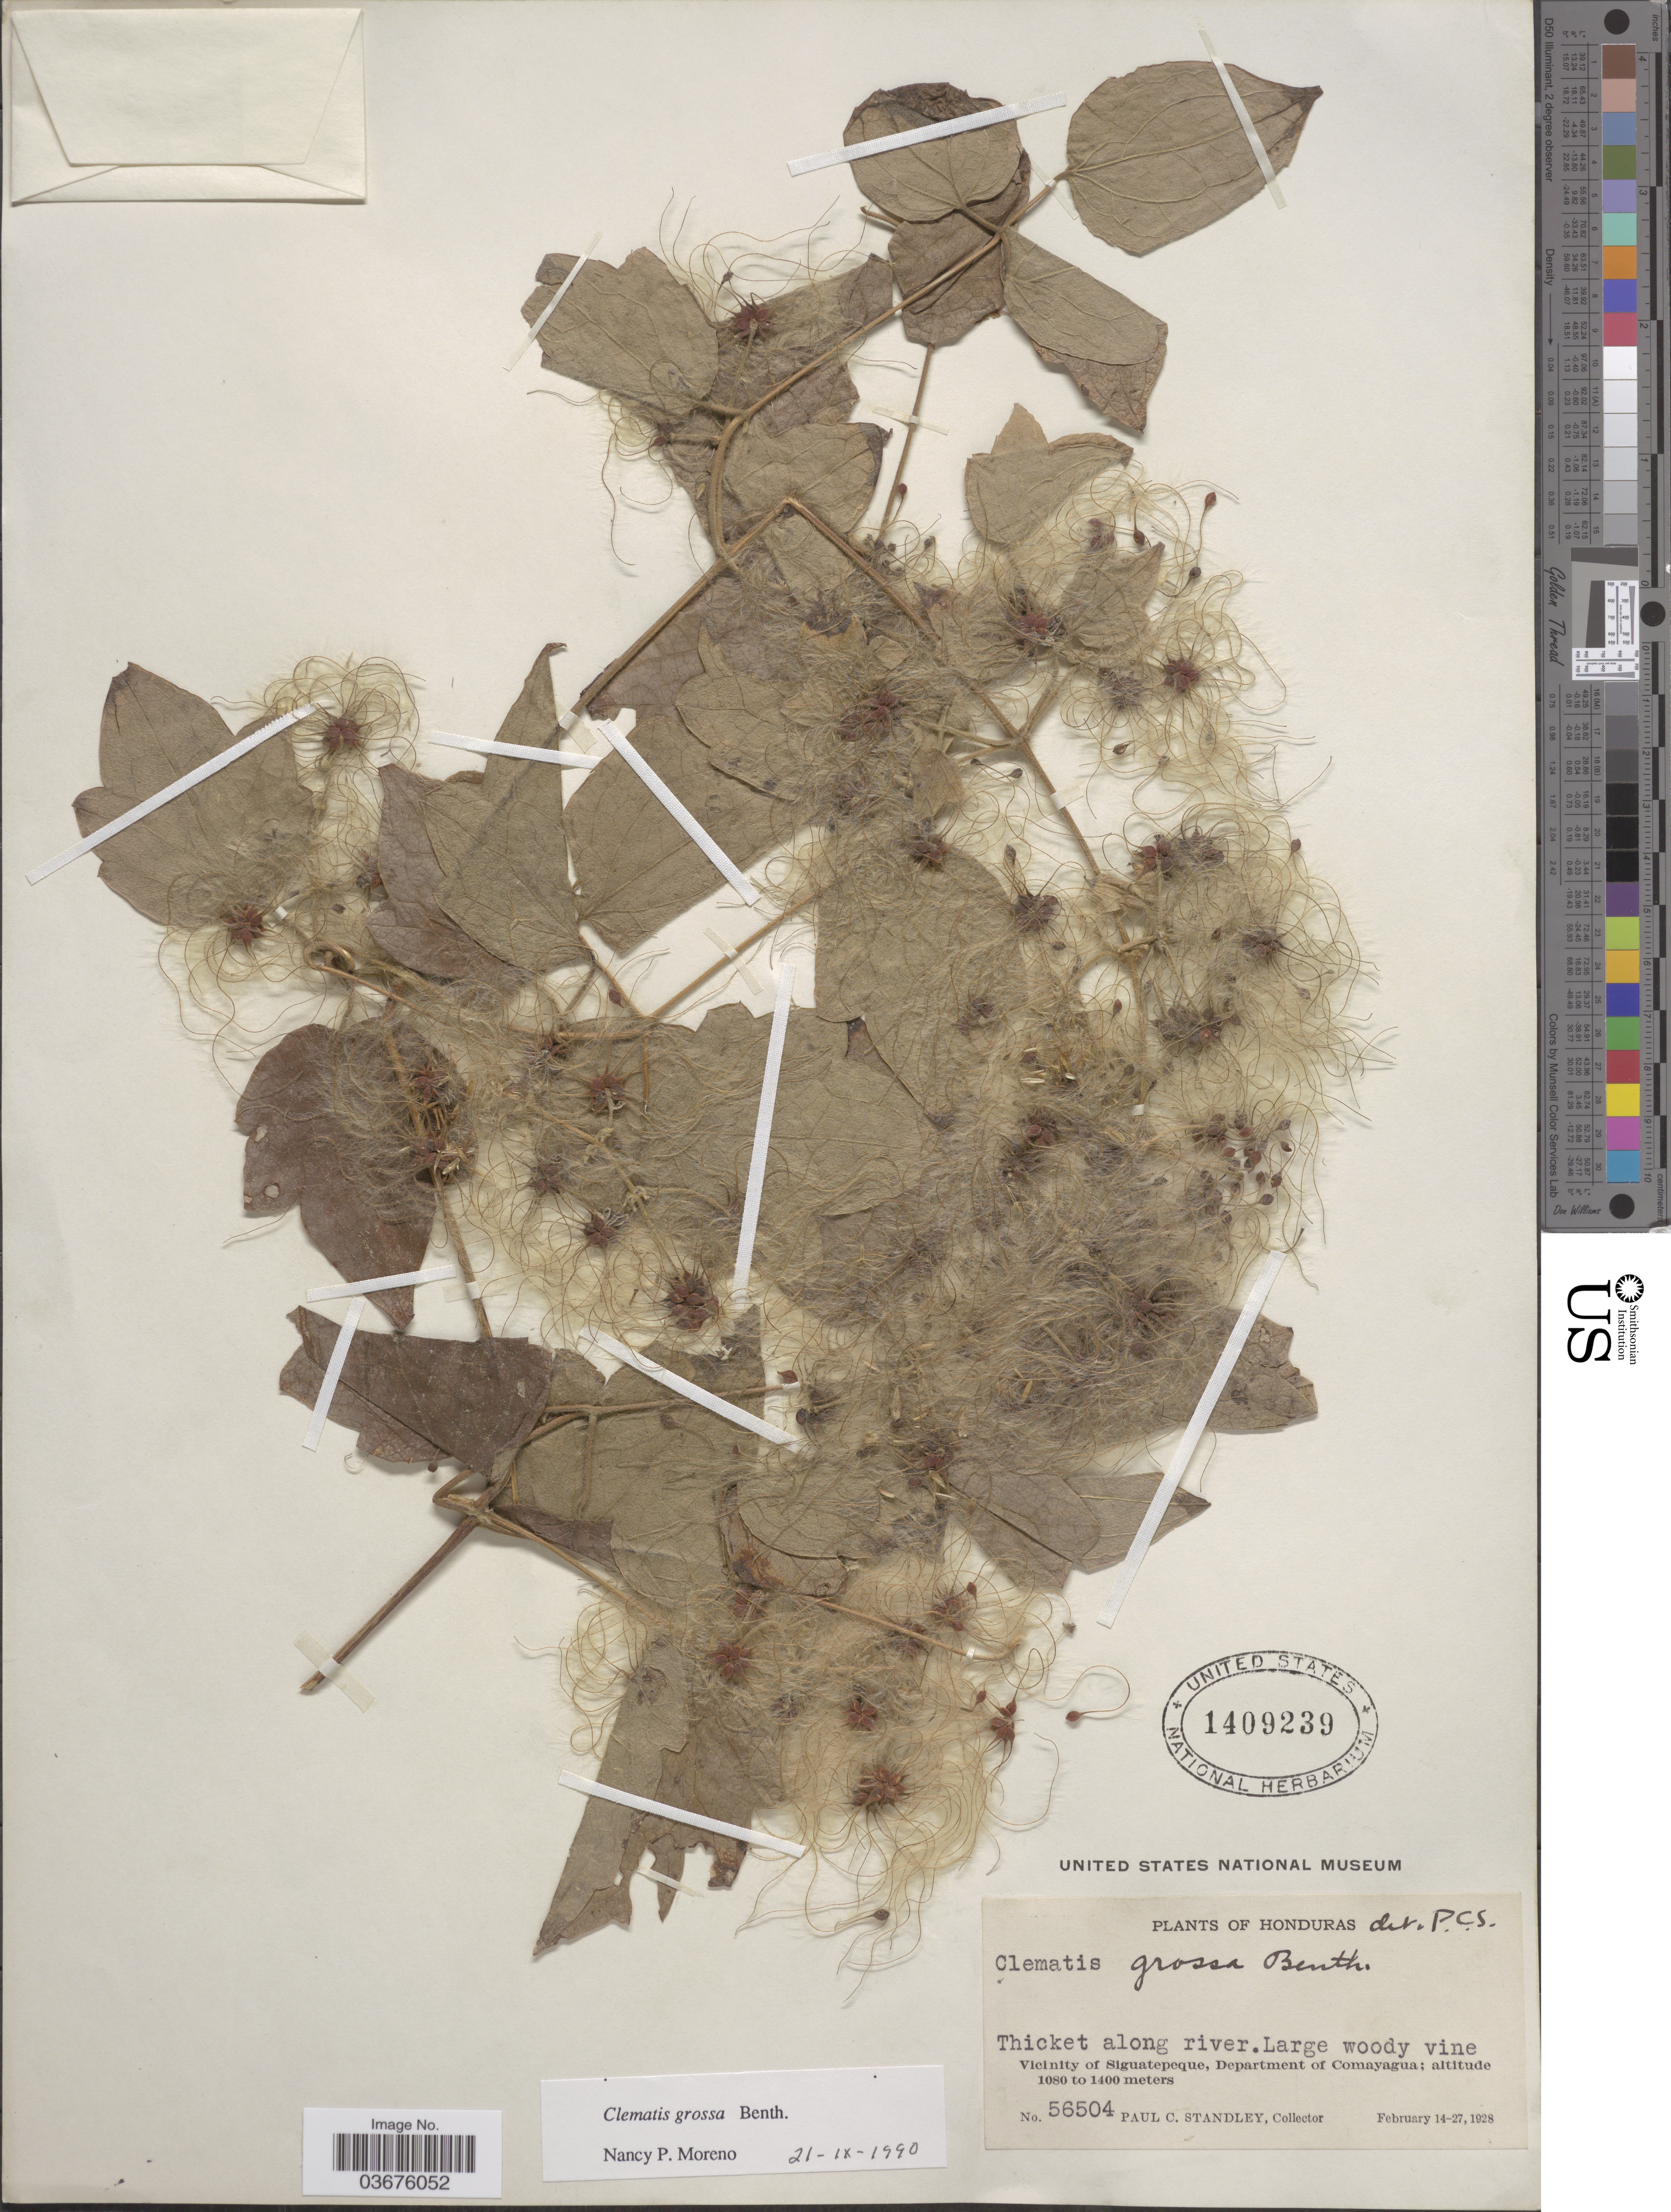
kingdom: Plantae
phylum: Tracheophyta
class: Magnoliopsida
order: Ranunculales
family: Ranunculaceae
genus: Clematis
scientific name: Clematis grossa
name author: Benth.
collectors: P. C. Standley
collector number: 56504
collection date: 1928-02-14/1928-02-27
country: Honduras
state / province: Comayagua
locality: Vicinity of Siguatepeque, Department of Comayagua.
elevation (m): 1080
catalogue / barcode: US 1409239